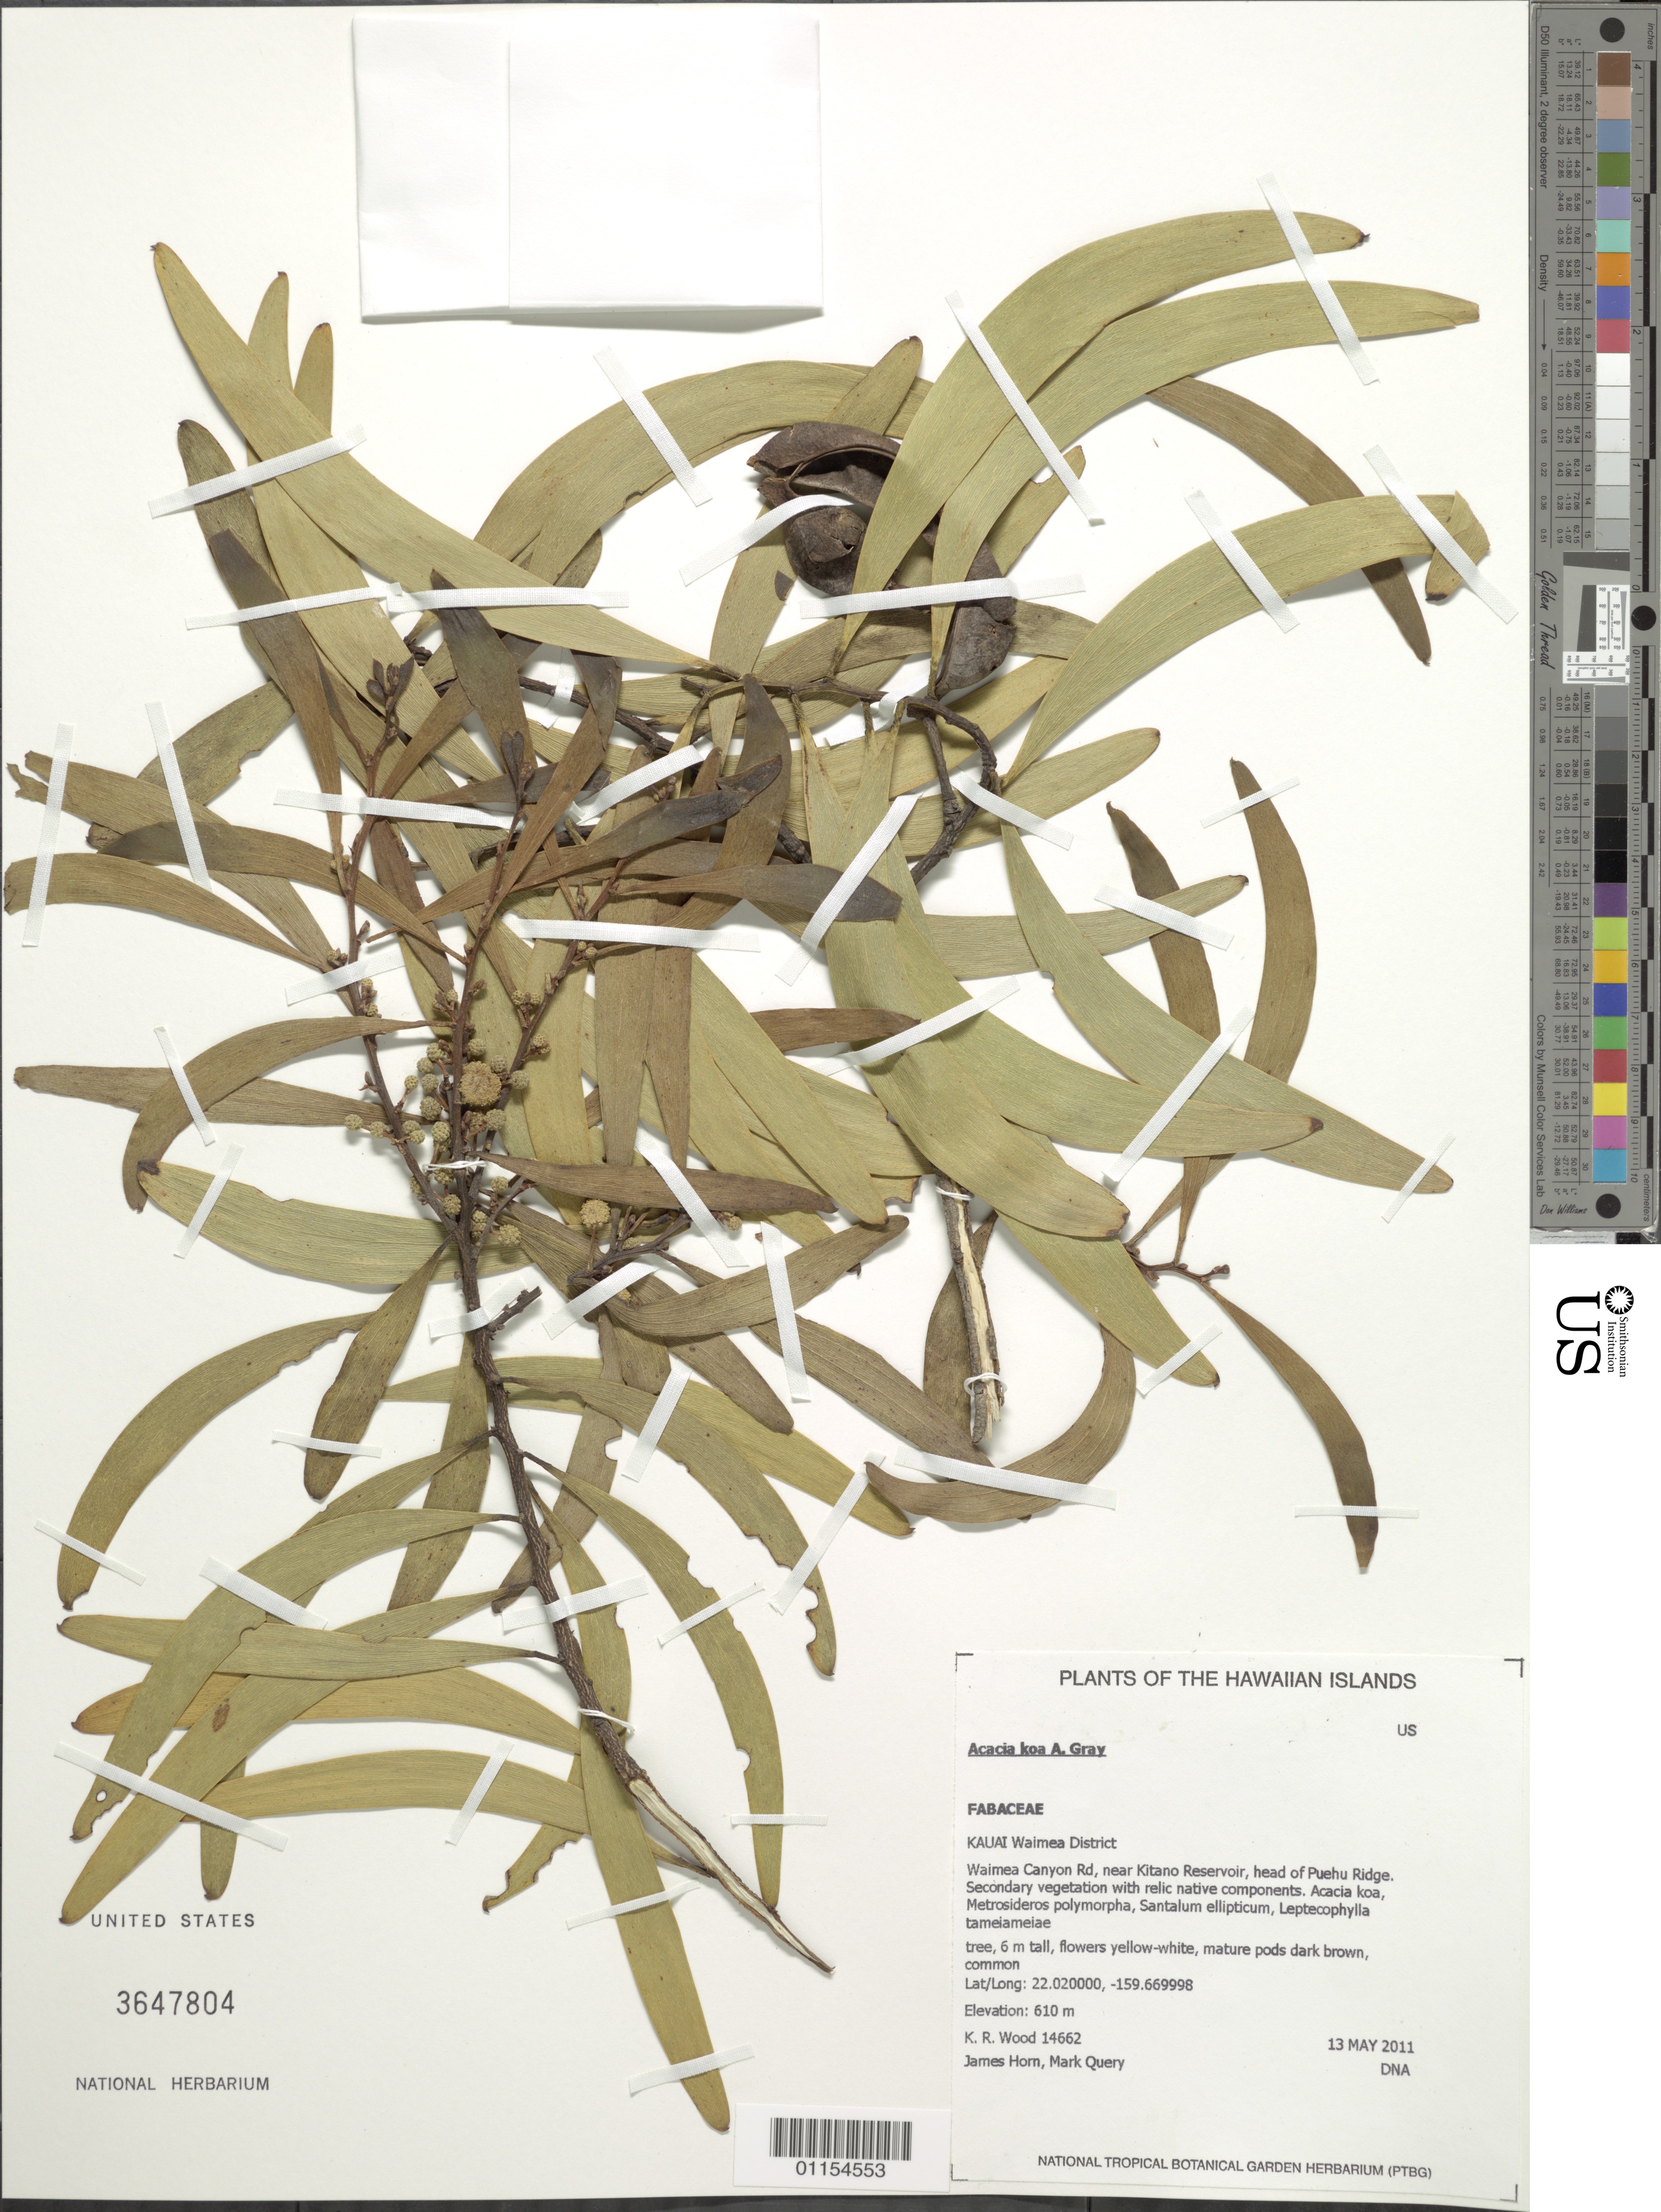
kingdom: Plantae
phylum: Tracheophyta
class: Magnoliopsida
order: Fabales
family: Fabaceae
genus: Acacia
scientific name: Acacia koa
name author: A. Gray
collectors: K. R. Wood, J. Horn & M. Query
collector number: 14662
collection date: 2011-05-13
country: United States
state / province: Hawaii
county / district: Kauai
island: Kaua'i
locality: Waimea District, Waimea Canyon Road, near Kitano Reservoir, head of Puehu Ridge.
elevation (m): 610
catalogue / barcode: US 3647804